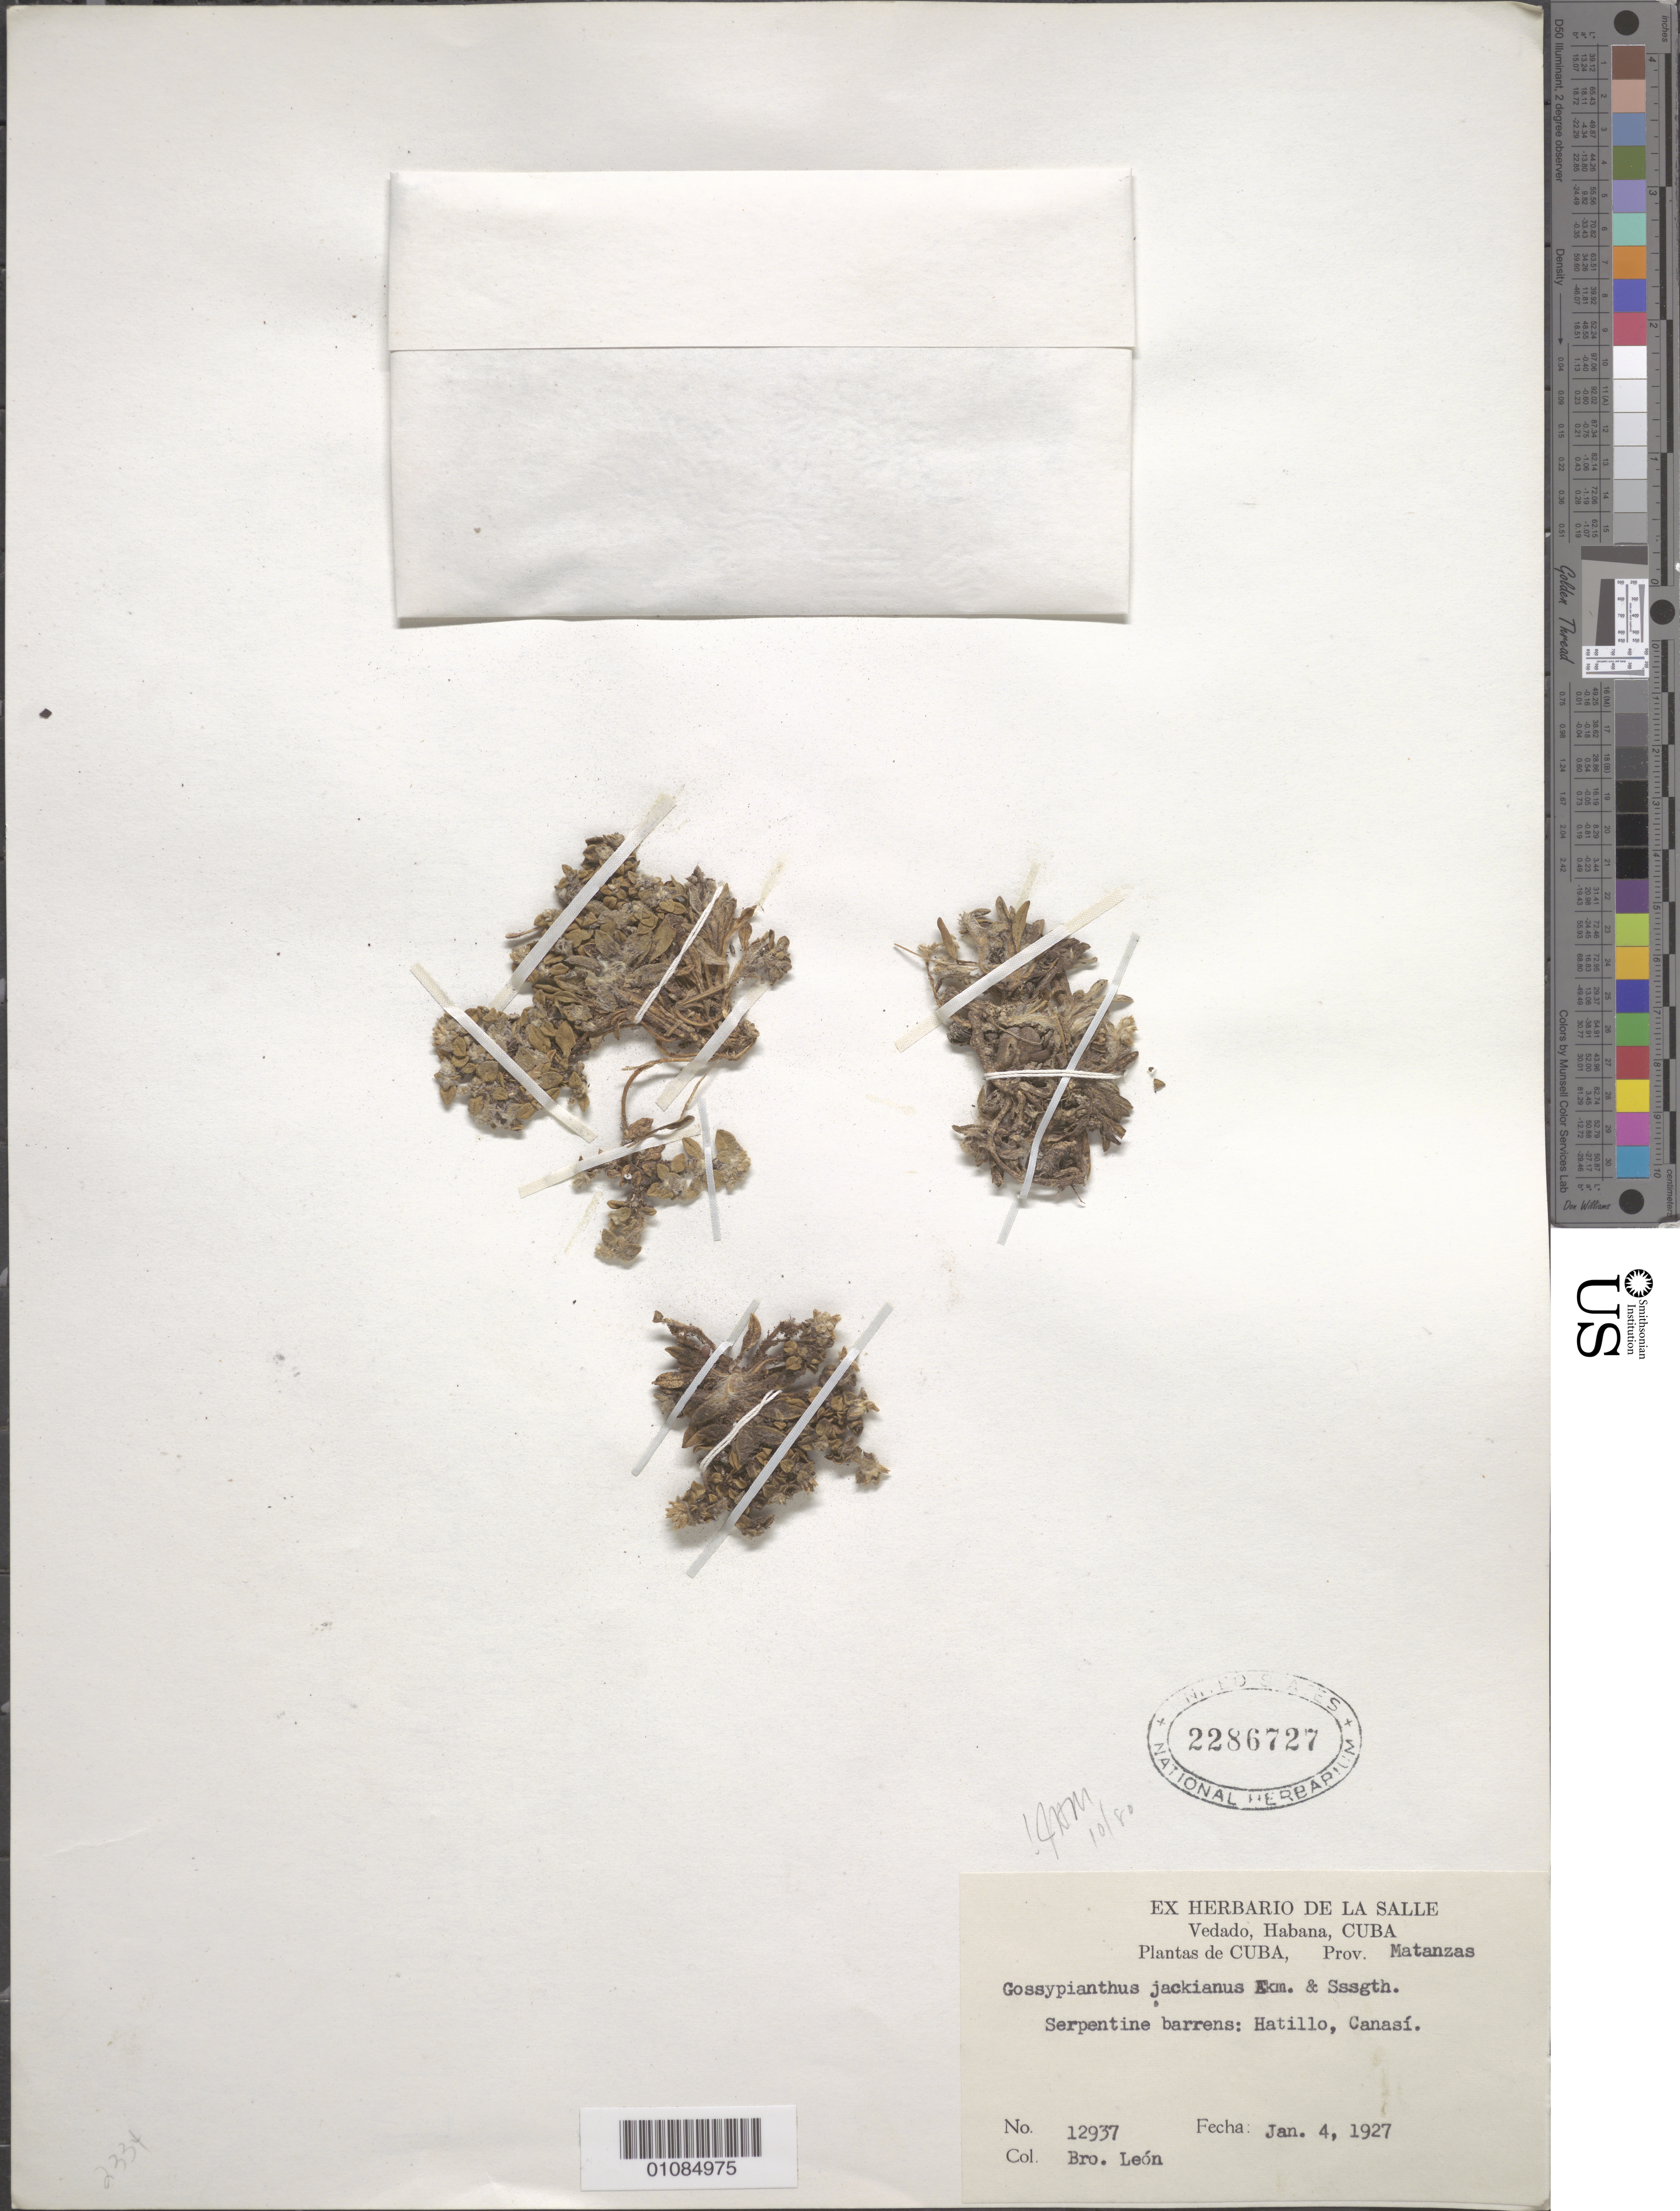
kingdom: Plantae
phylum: Tracheophyta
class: Magnoliopsida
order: Caryophyllales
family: Amaranthaceae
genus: Gomphrena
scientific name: Gomphrena brittonii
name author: (Standl.) T. Ortuño & Borsch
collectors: Bro. León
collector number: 12937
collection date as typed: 04 Jan 1927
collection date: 1927-01-04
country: Cuba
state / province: Matanzas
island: Cuba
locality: Canasi, Hatillo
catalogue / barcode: US 2286727